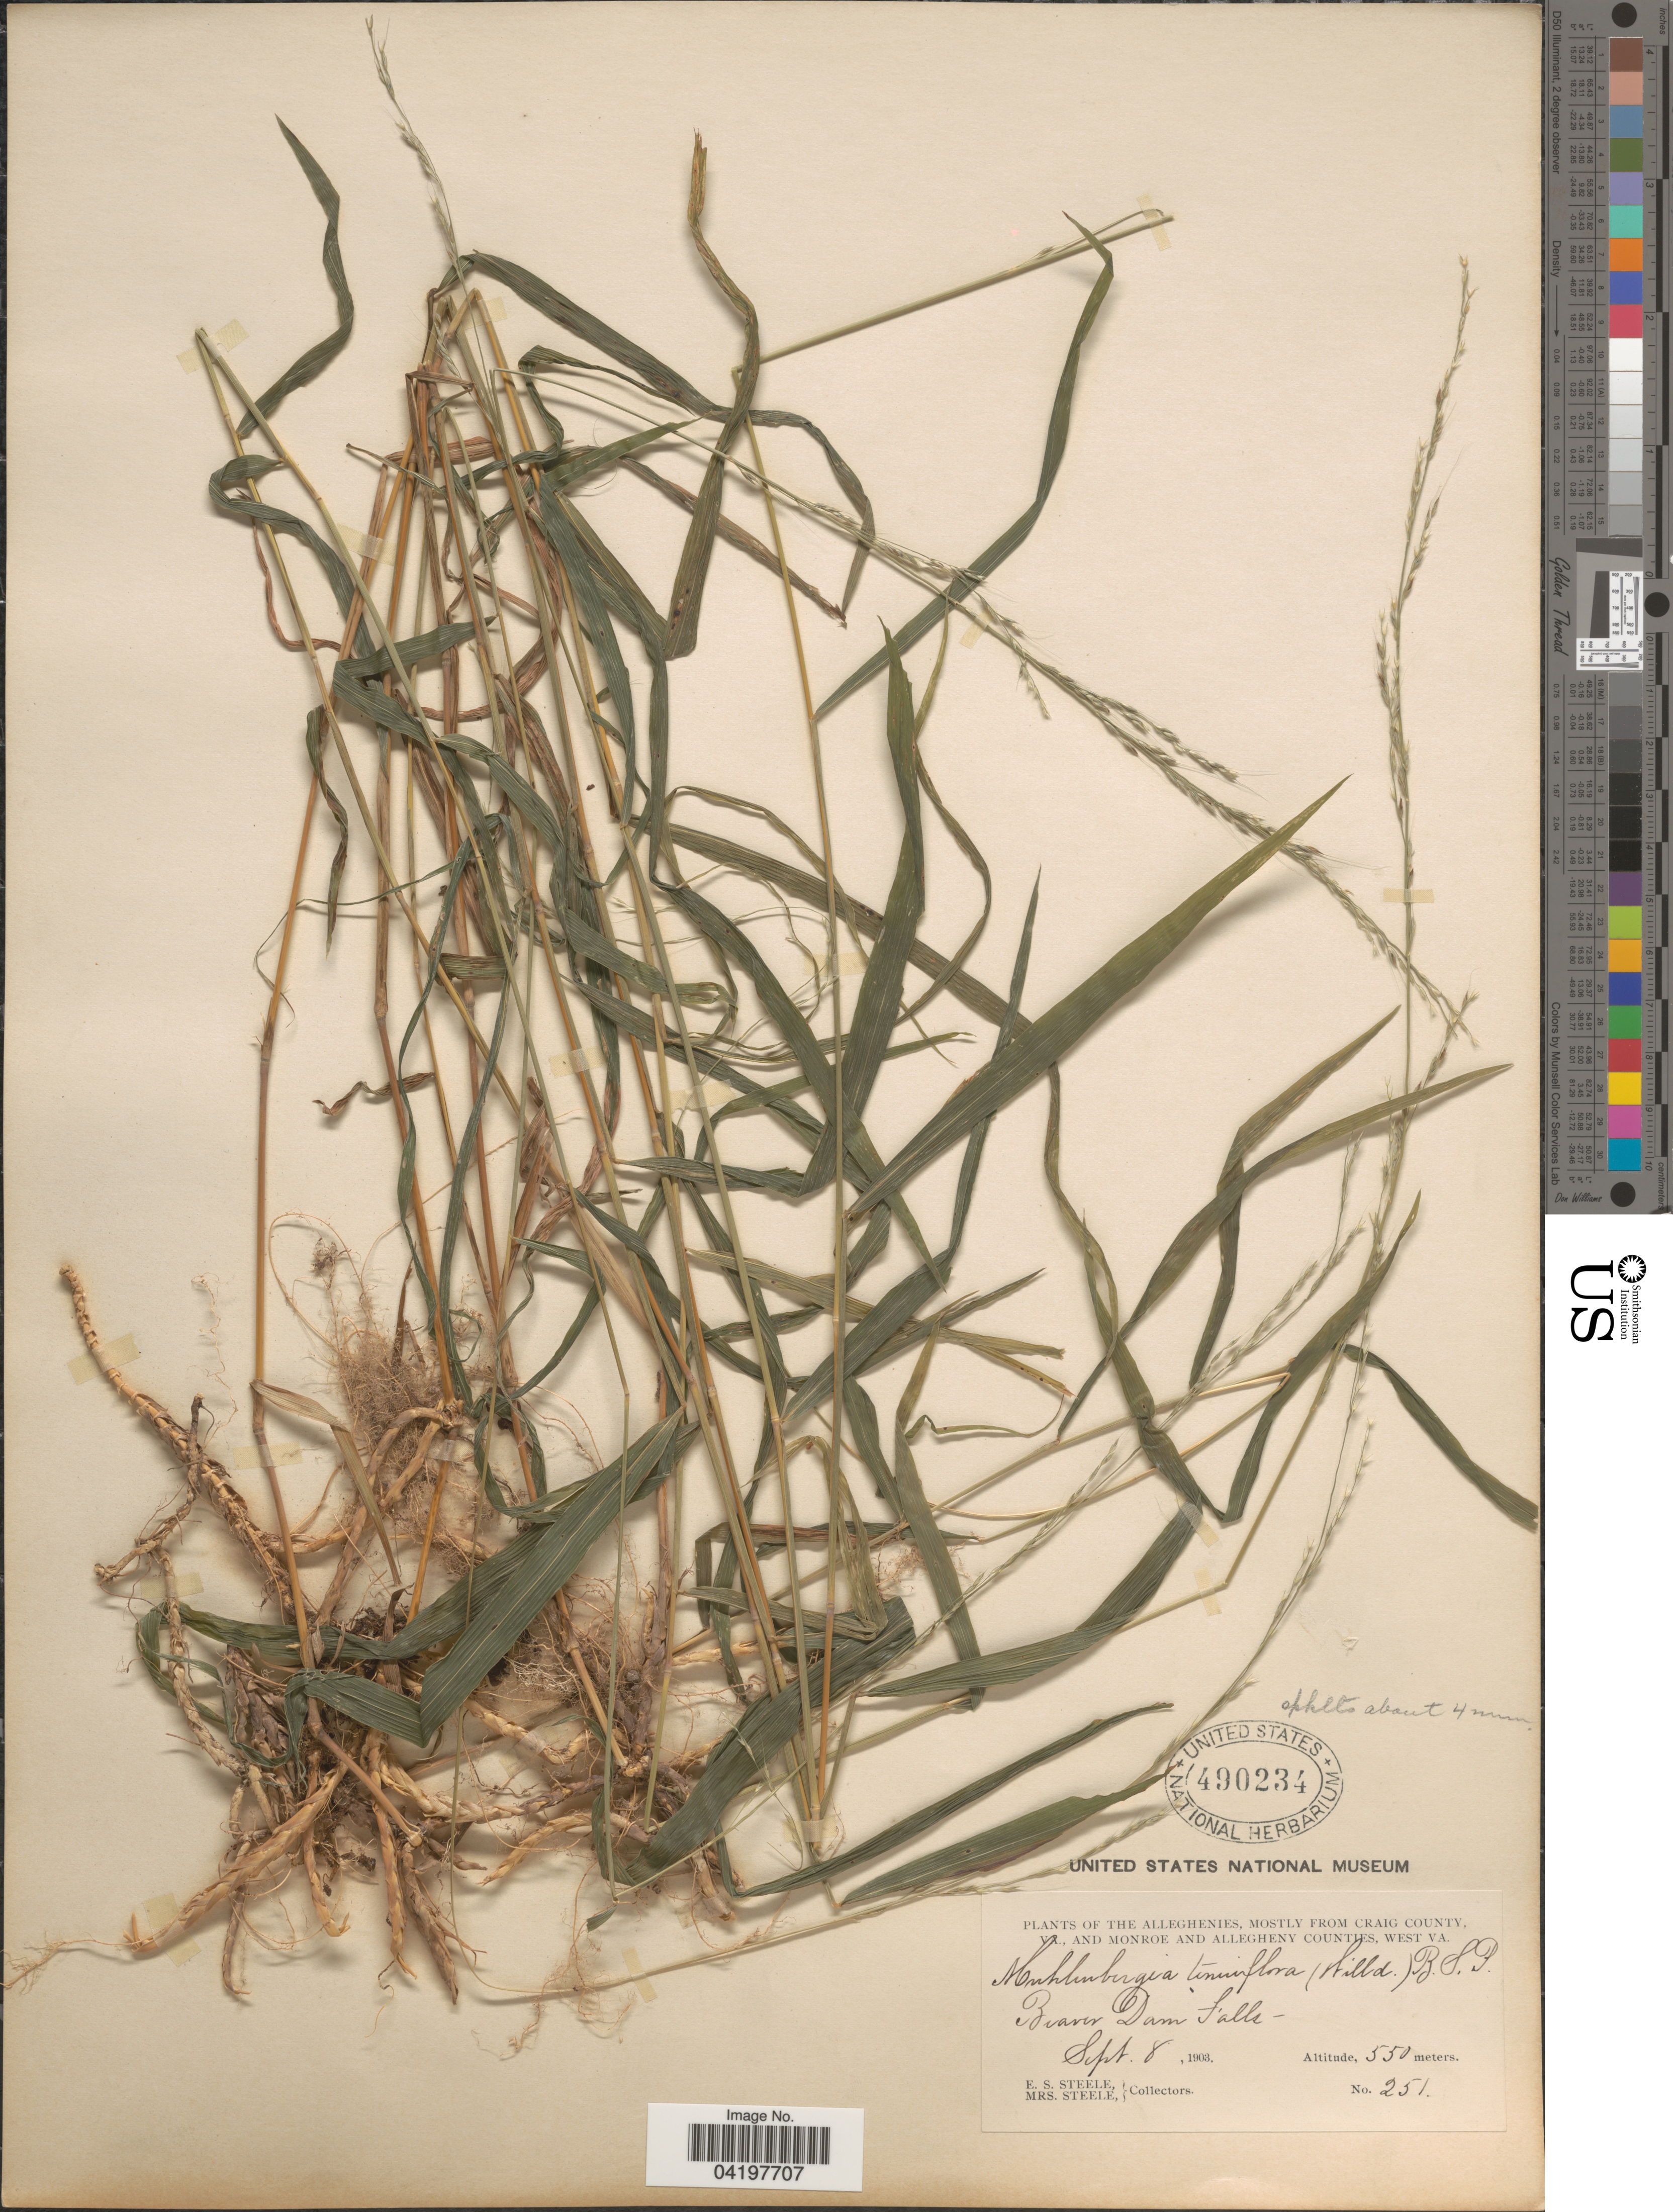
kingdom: Plantae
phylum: Tracheophyta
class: Liliopsida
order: Poales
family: Poaceae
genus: Muhlenbergia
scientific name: Muhlenbergia tenuiflora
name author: (Willd.) Britton, Stearns & Poggenb.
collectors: E. Steele & Mrs. E. S. Steele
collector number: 251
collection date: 1903-09-08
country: United States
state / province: Virginia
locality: Alleghenies, mostly from Craig County, Va., and Monroe and Allegheny Counties, West Va. Beaver Dam Falls.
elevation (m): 550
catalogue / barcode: US 490234